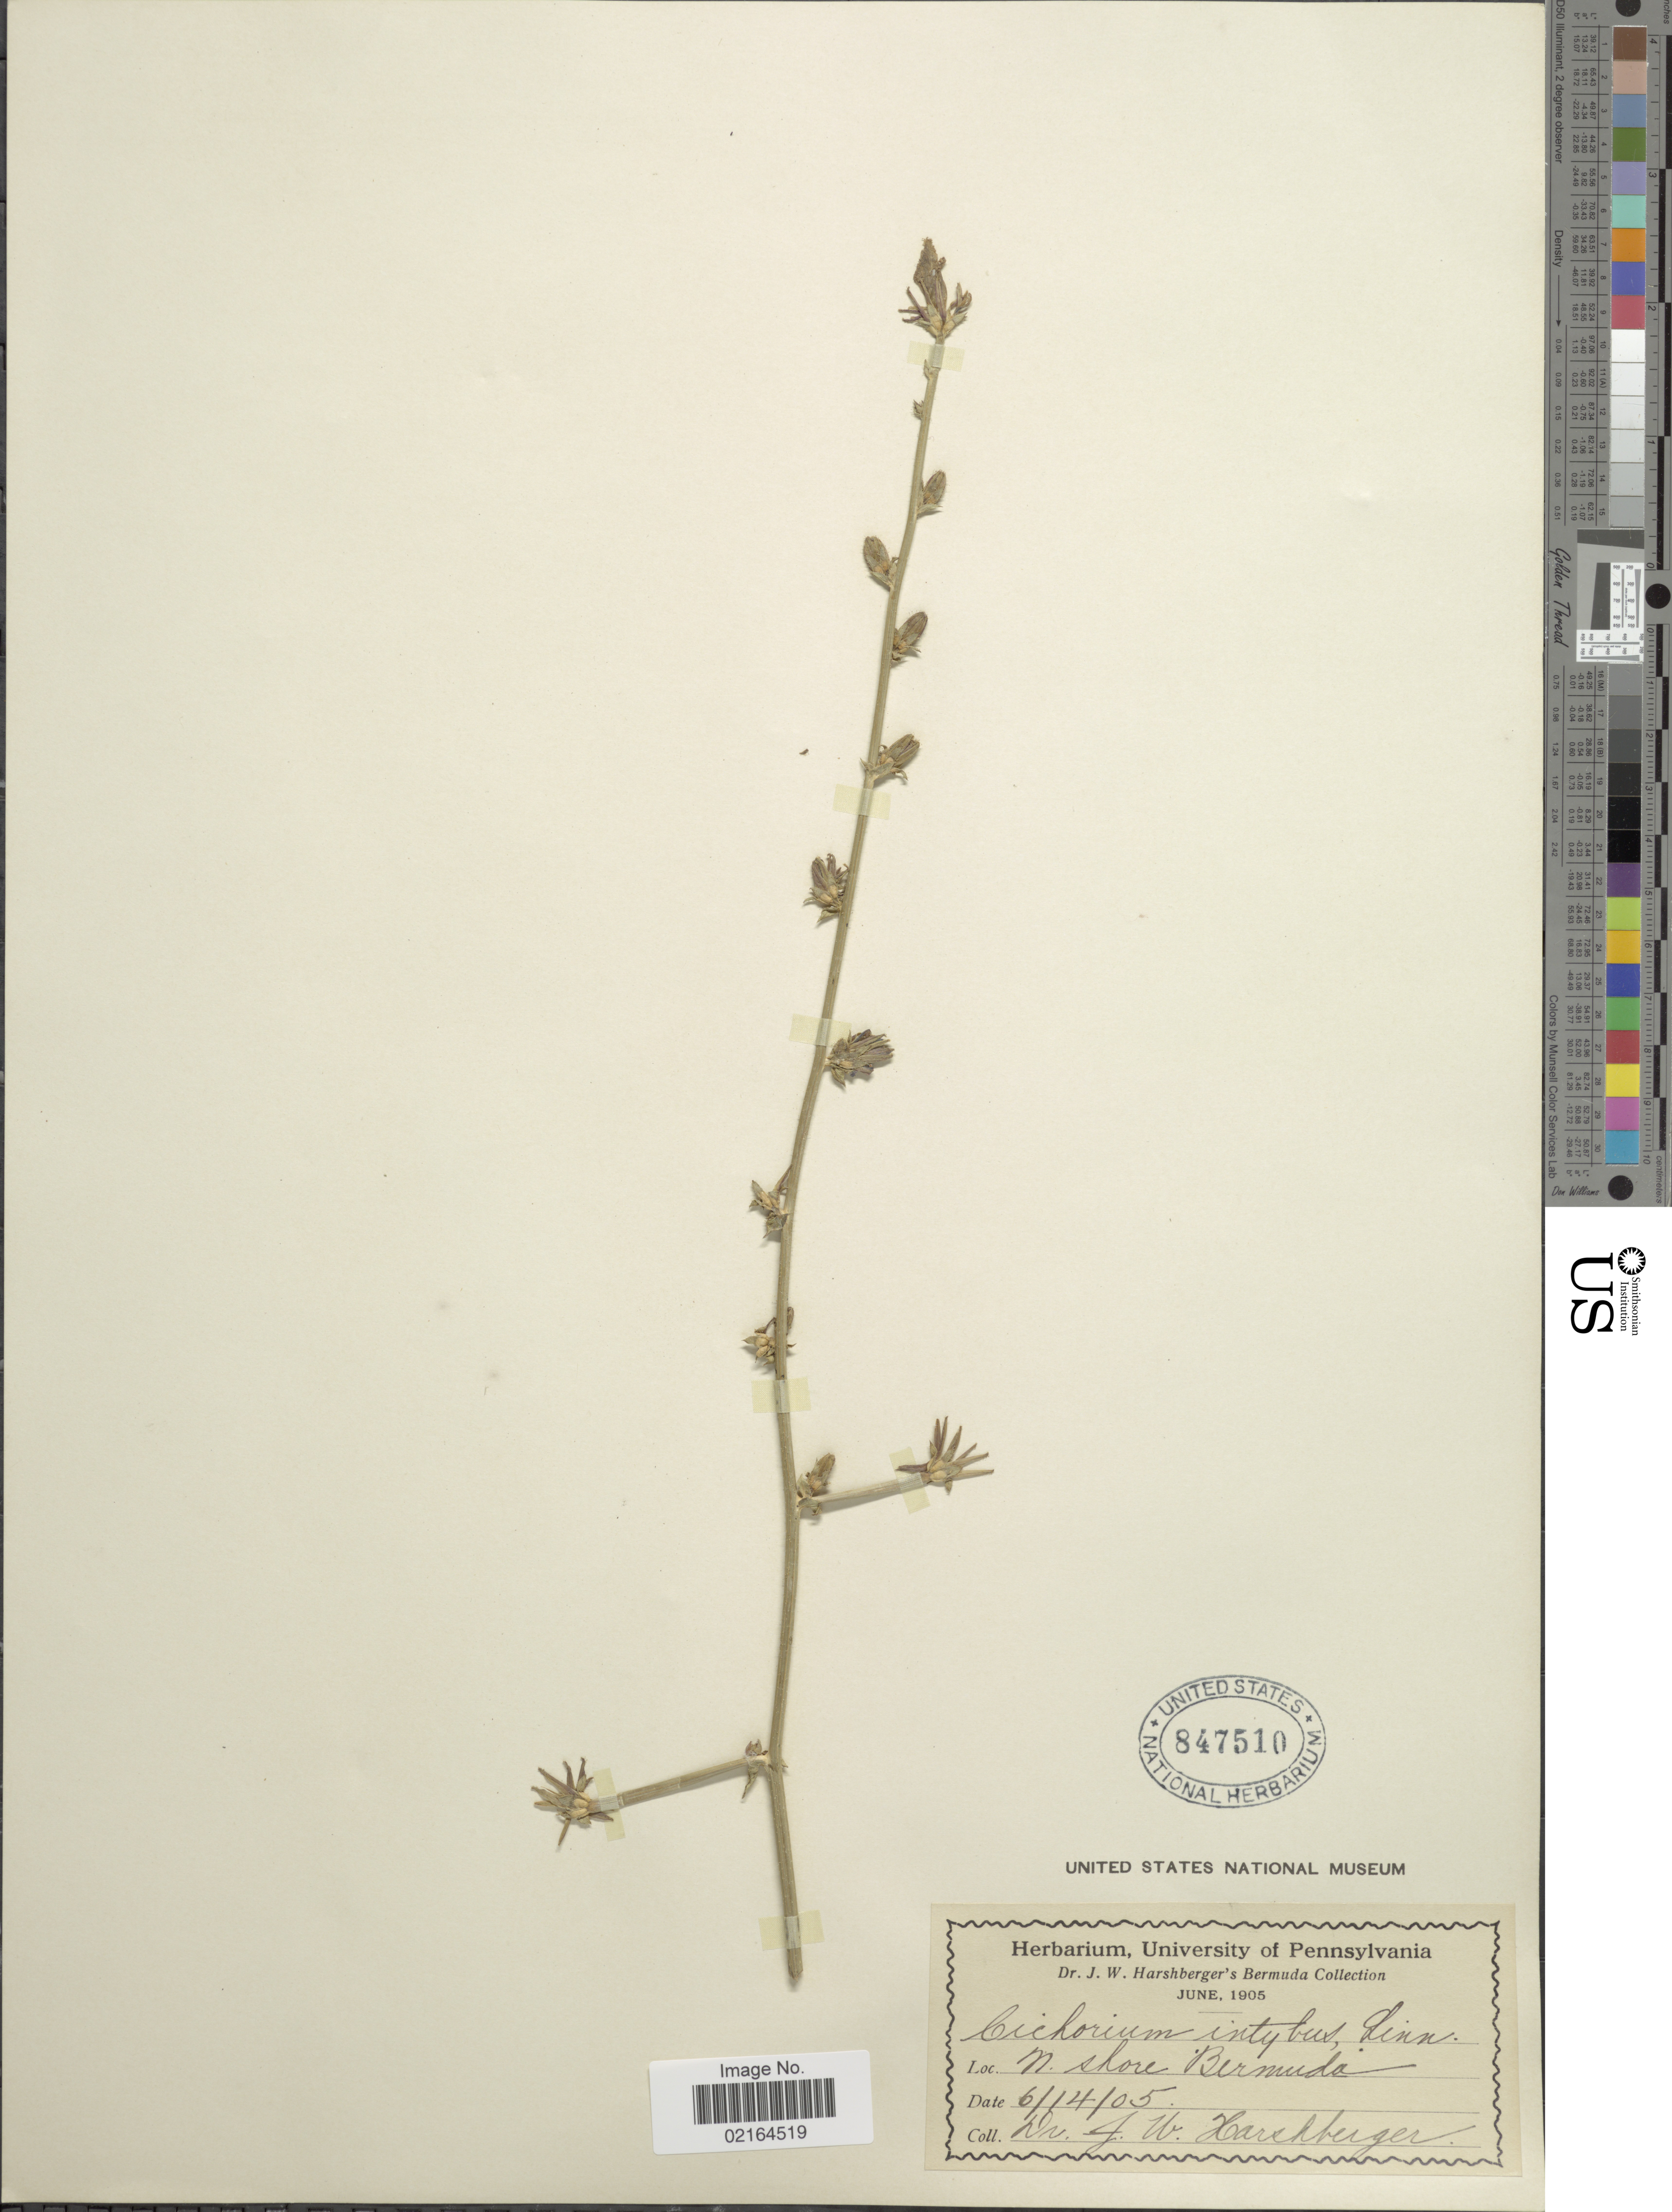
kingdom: Plantae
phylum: Tracheophyta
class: Magnoliopsida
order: Asterales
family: Asteraceae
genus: Cichorium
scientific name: Cichorium intybus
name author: L.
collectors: J. W. Harshberger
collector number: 4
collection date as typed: Transcribed d/m/y: 14/6/05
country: Bermuda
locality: N. shore Bermuda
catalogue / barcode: US 847510